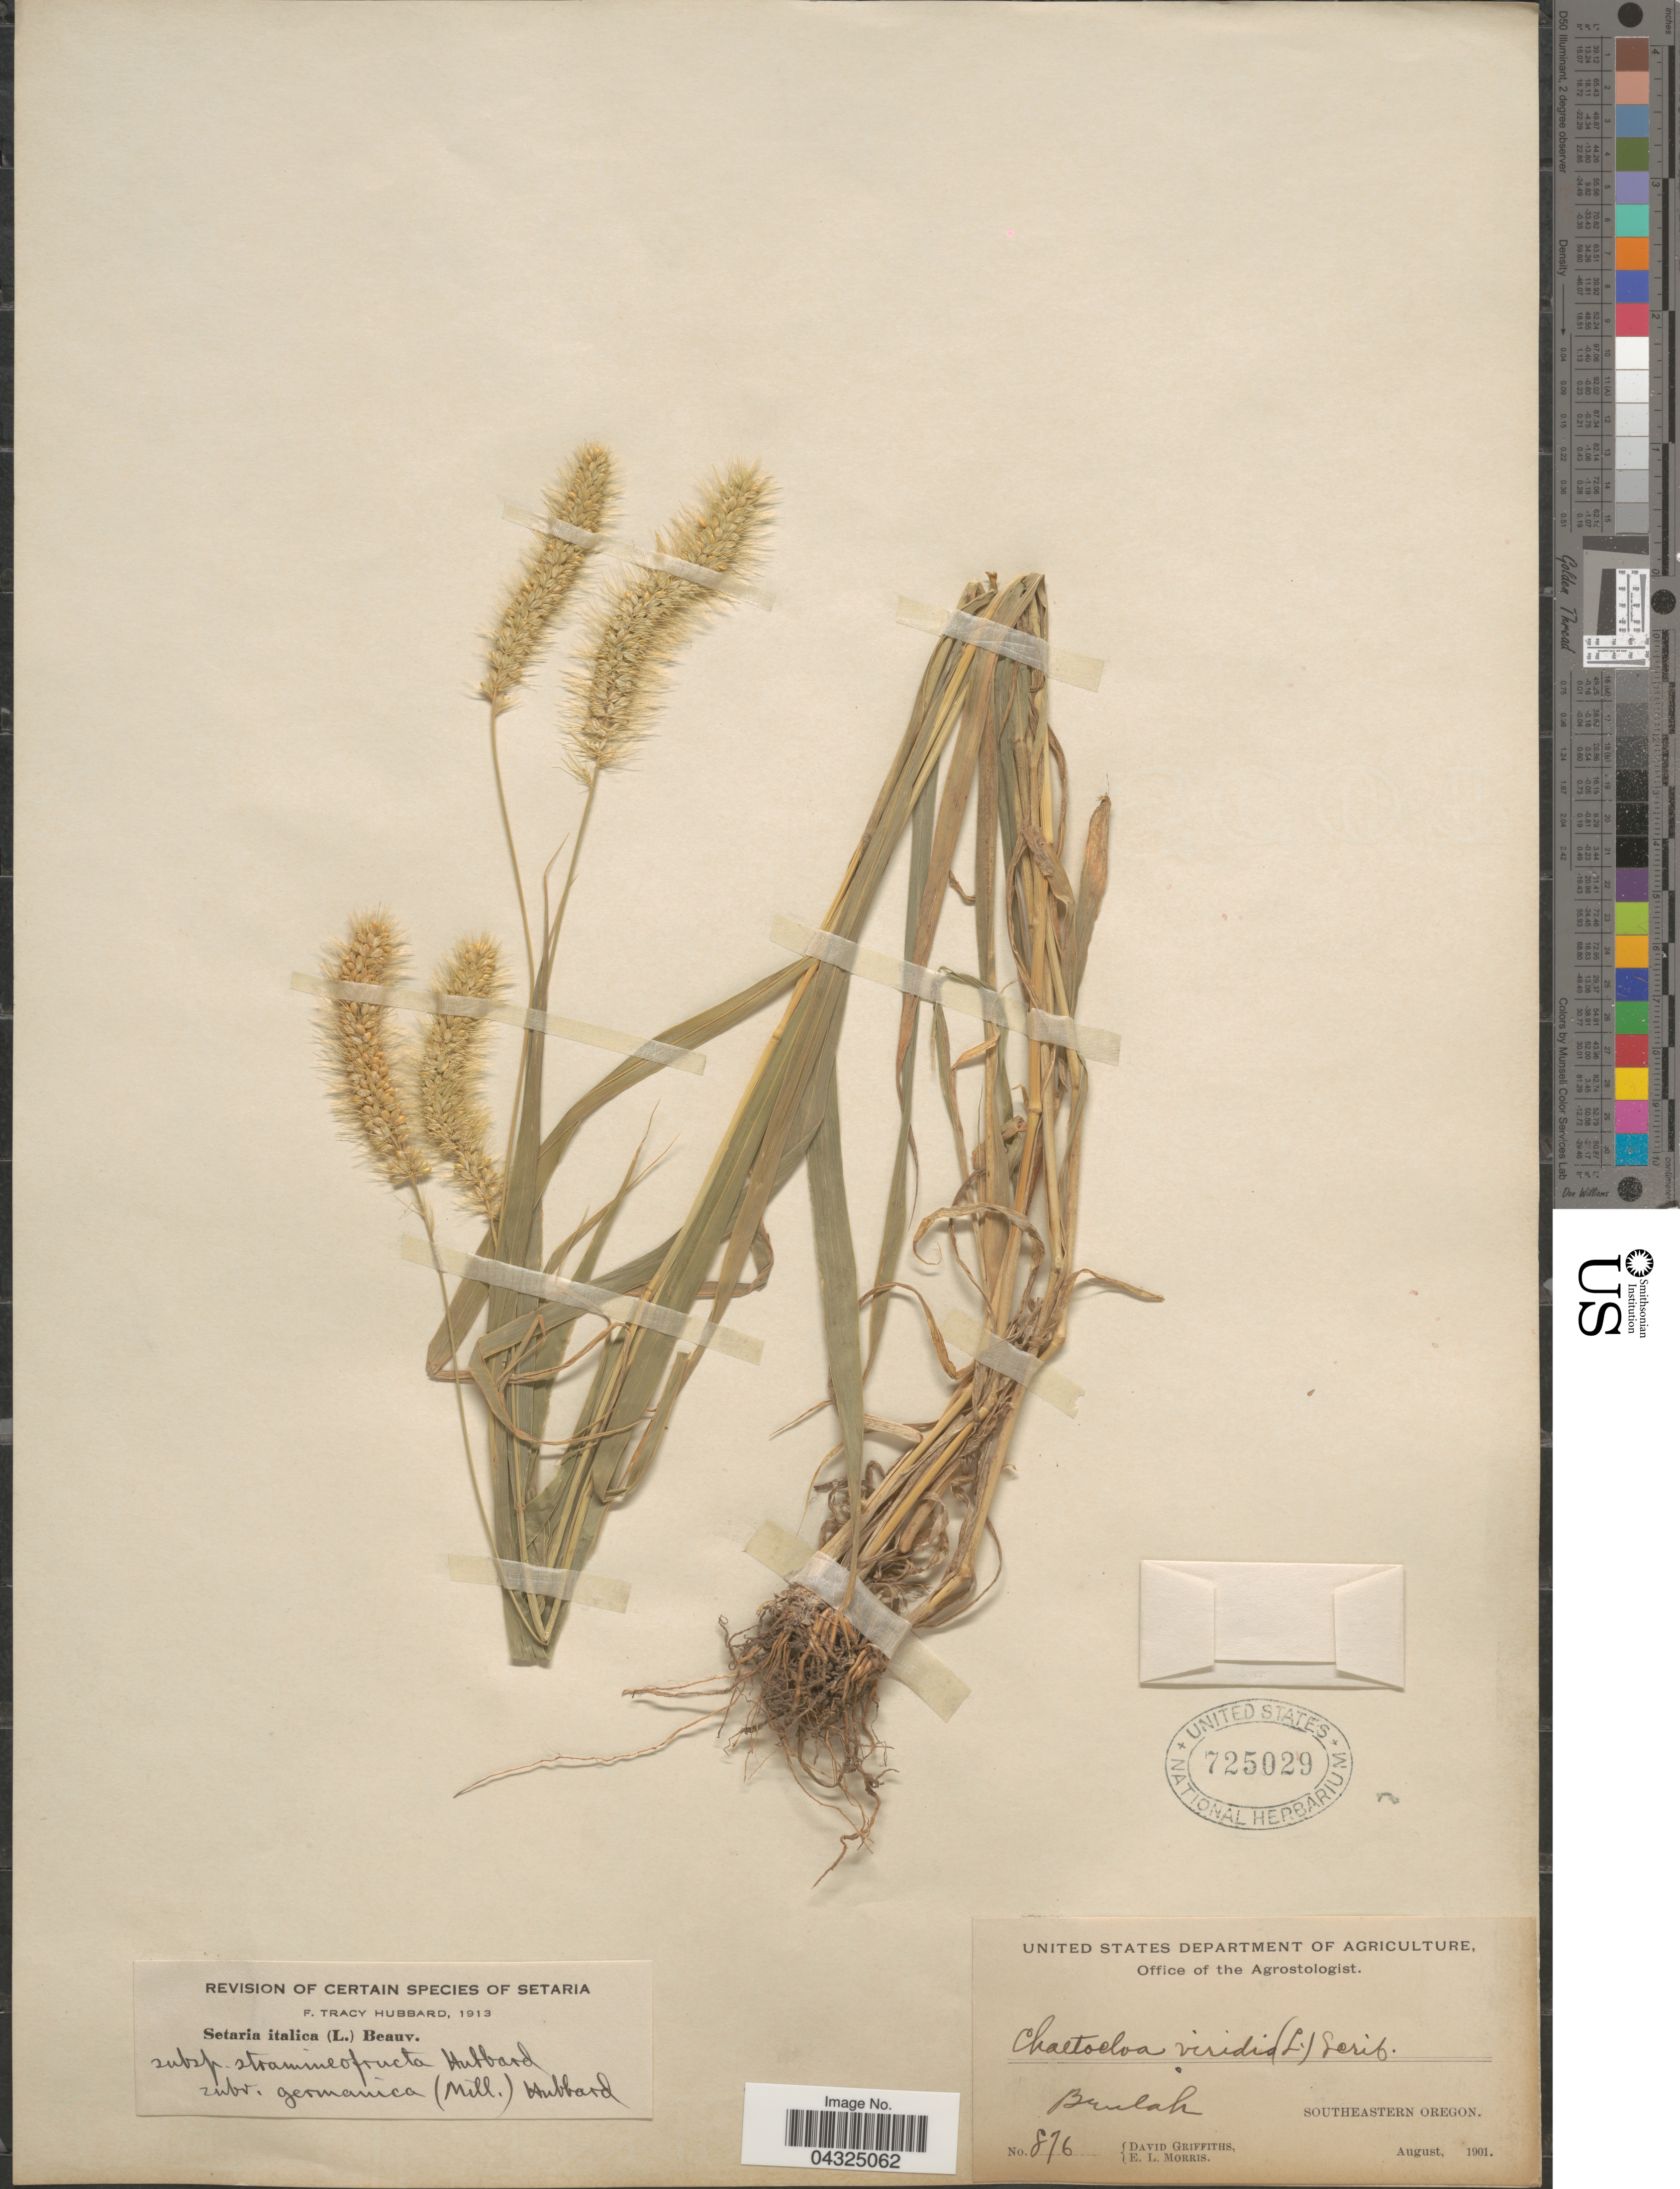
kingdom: Plantae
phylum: Tracheophyta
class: Liliopsida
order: Poales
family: Poaceae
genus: Setaria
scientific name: Setaria italica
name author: (L.) P. Beauv.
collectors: D. Griffiths & E. Morris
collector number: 876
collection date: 1901-08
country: United States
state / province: Oregon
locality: Southeastern Oregon. Beulah.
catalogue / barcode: US 725029